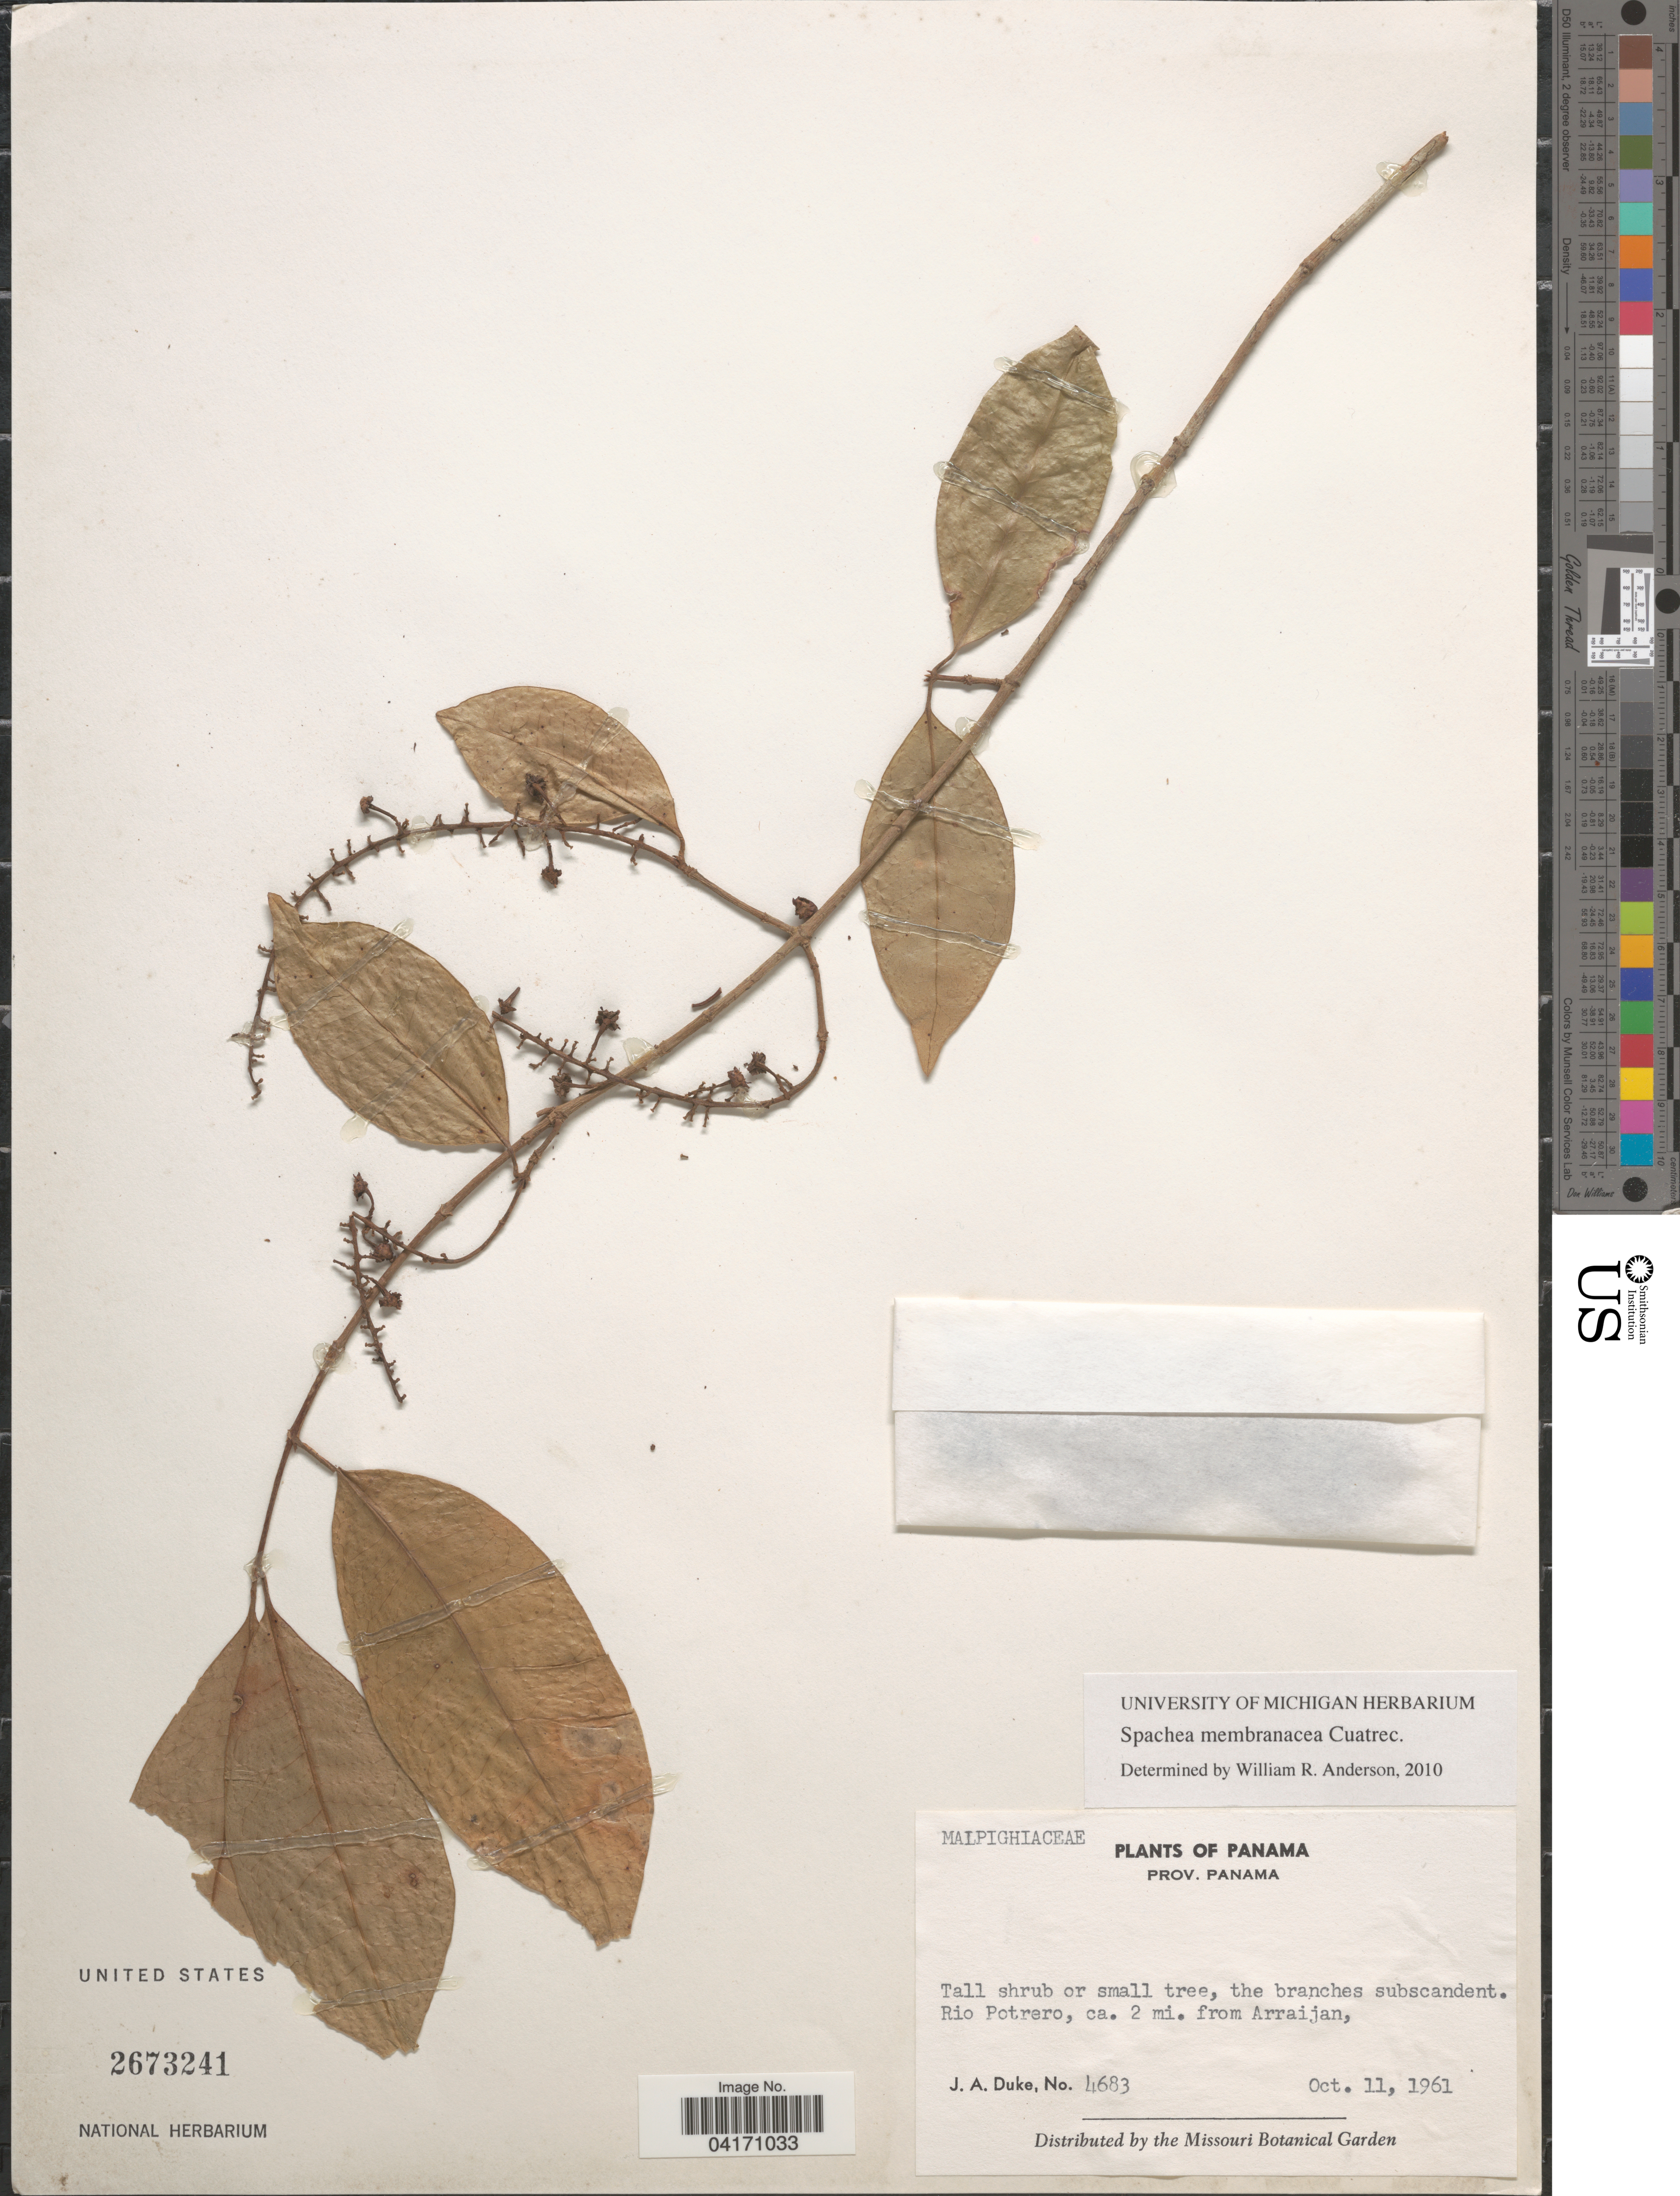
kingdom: Plantae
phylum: Tracheophyta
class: Magnoliopsida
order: Malpighiales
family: Malpighiaceae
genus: Spachea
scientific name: Spachea membranacea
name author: Cuatrec.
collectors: J. A. Duke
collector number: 4683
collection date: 1961-10-11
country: Panama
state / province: Panamá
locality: Rio Potrero, ca. 2 mi. from Arraijan.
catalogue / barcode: US 2673241